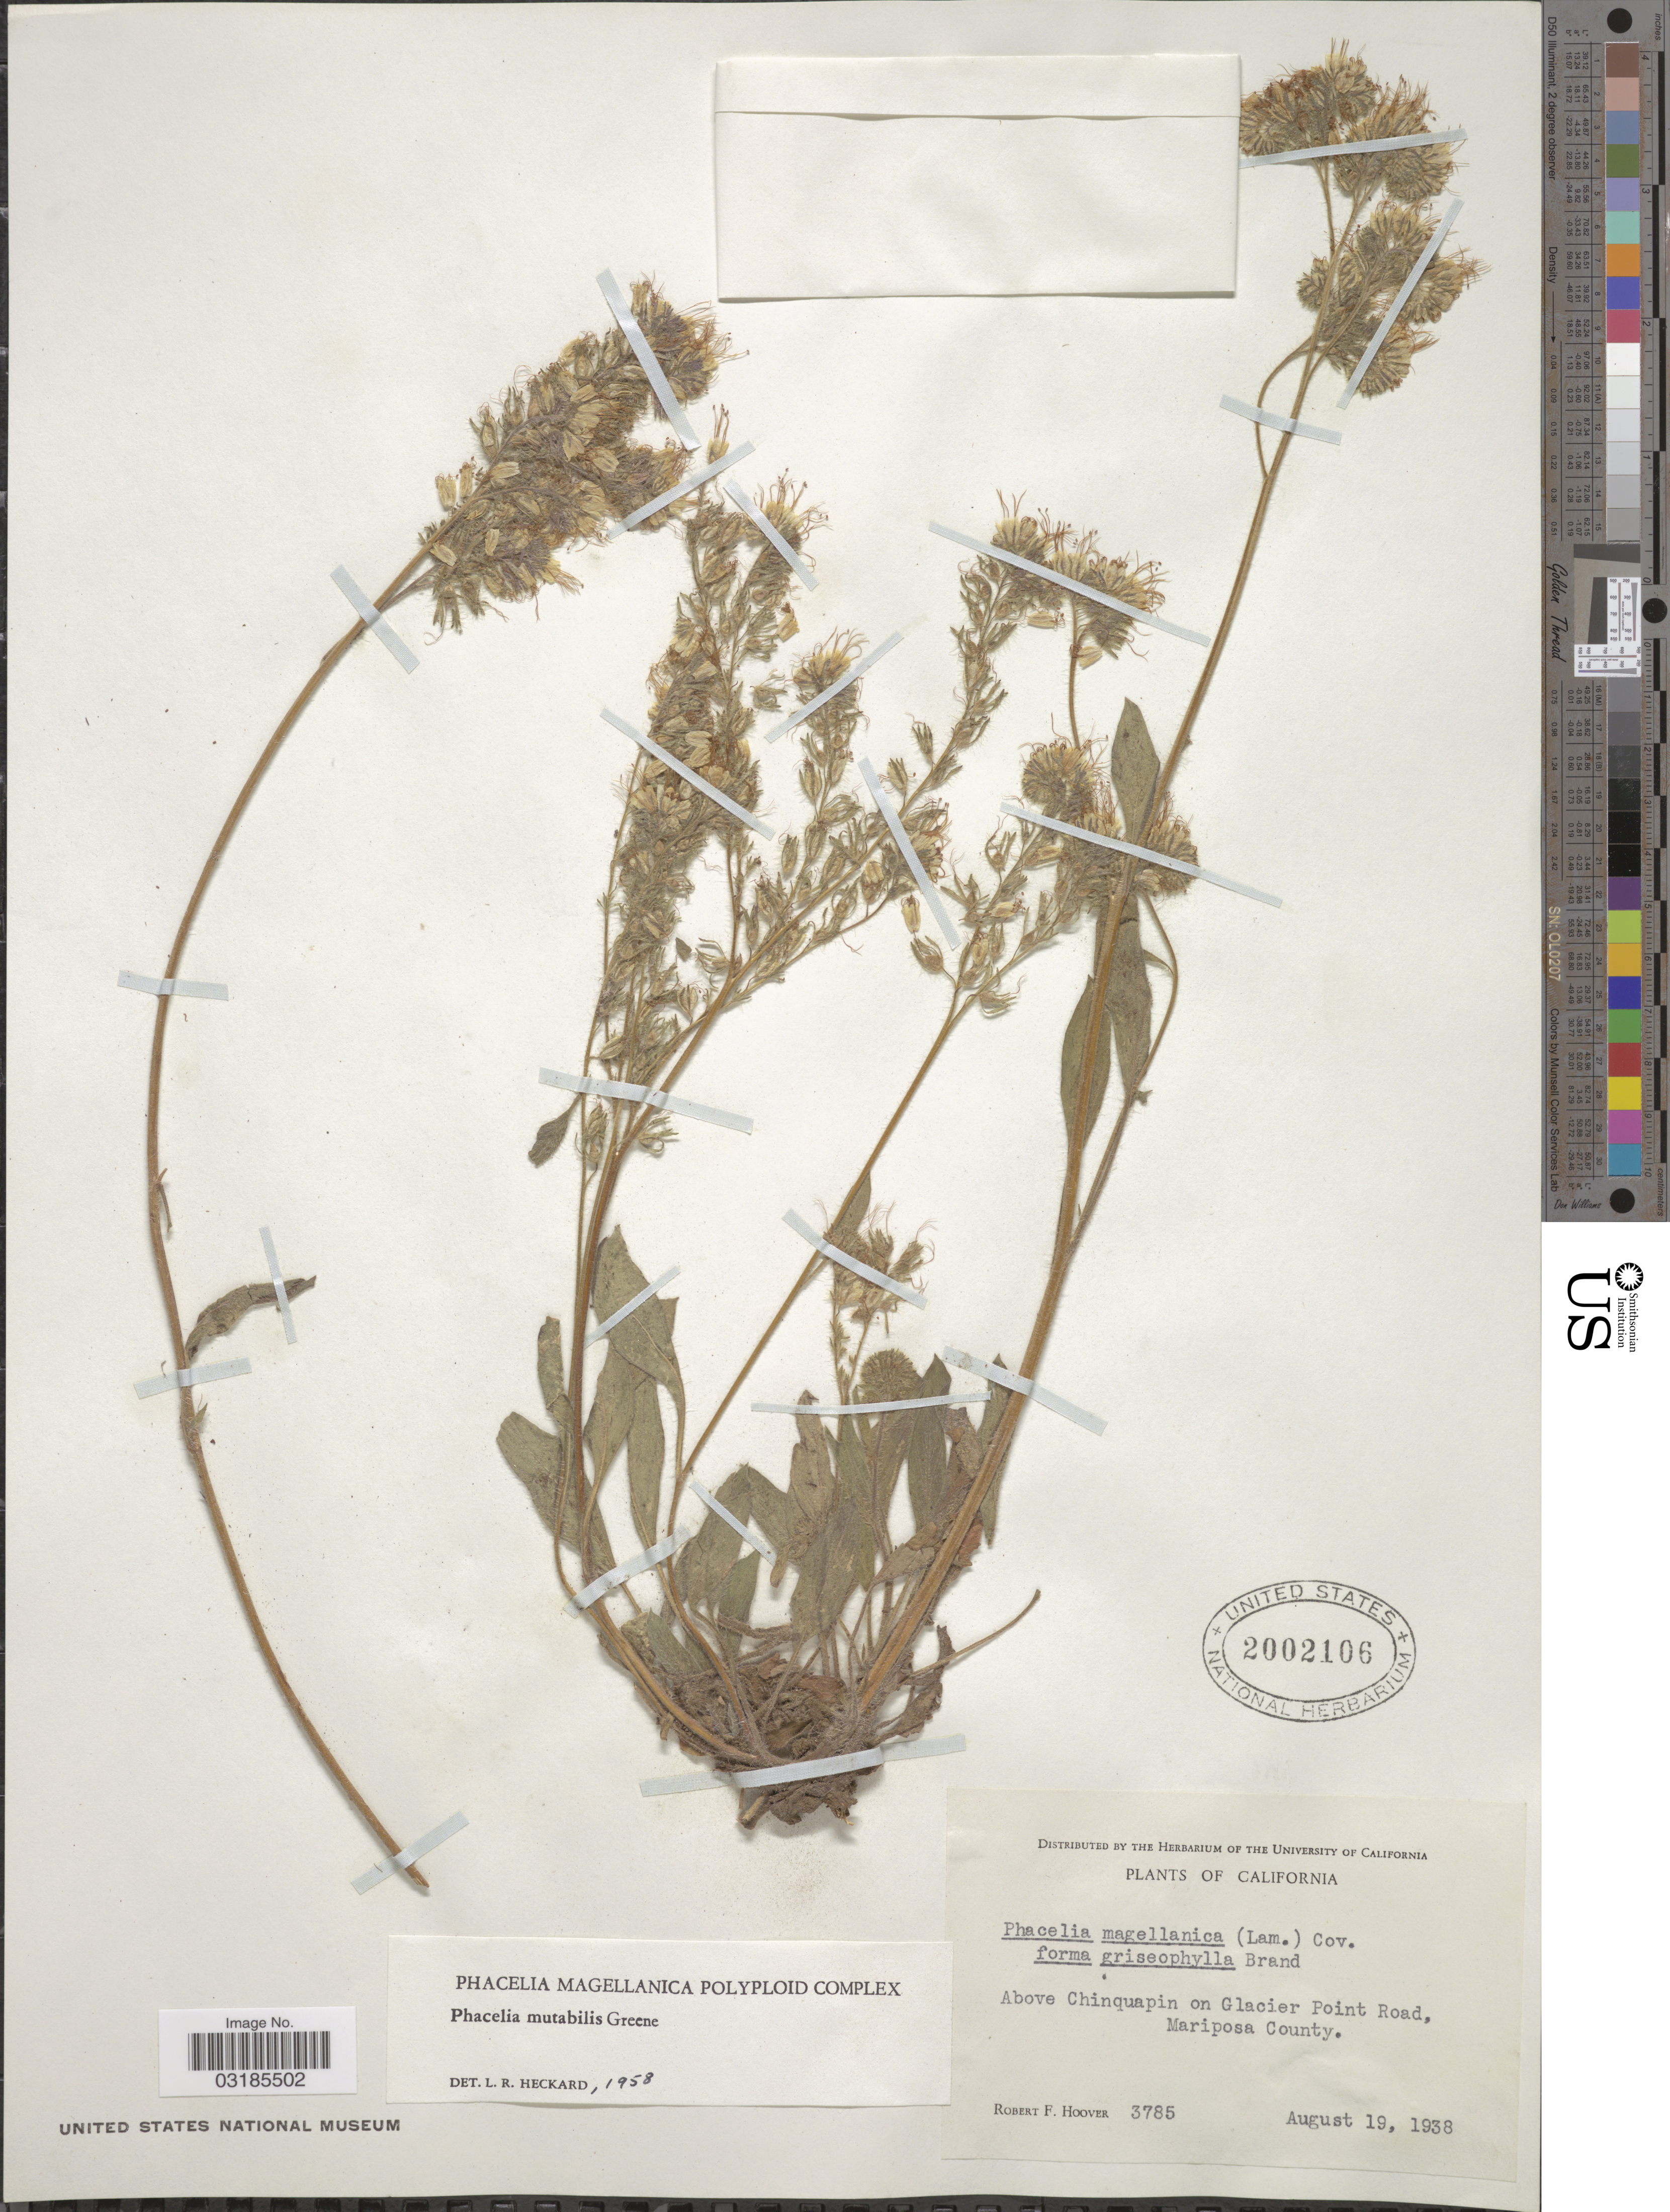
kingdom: Plantae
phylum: Tracheophyta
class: Magnoliopsida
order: Boraginales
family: Hydrophyllaceae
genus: Phacelia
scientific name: Phacelia mutabilis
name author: Greene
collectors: R. F. Hoover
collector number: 3785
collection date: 1938-08-19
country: United States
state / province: California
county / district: Mariposa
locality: Above Chinquapin on Glacier Point Road, Mariposa County.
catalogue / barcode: US 2002106